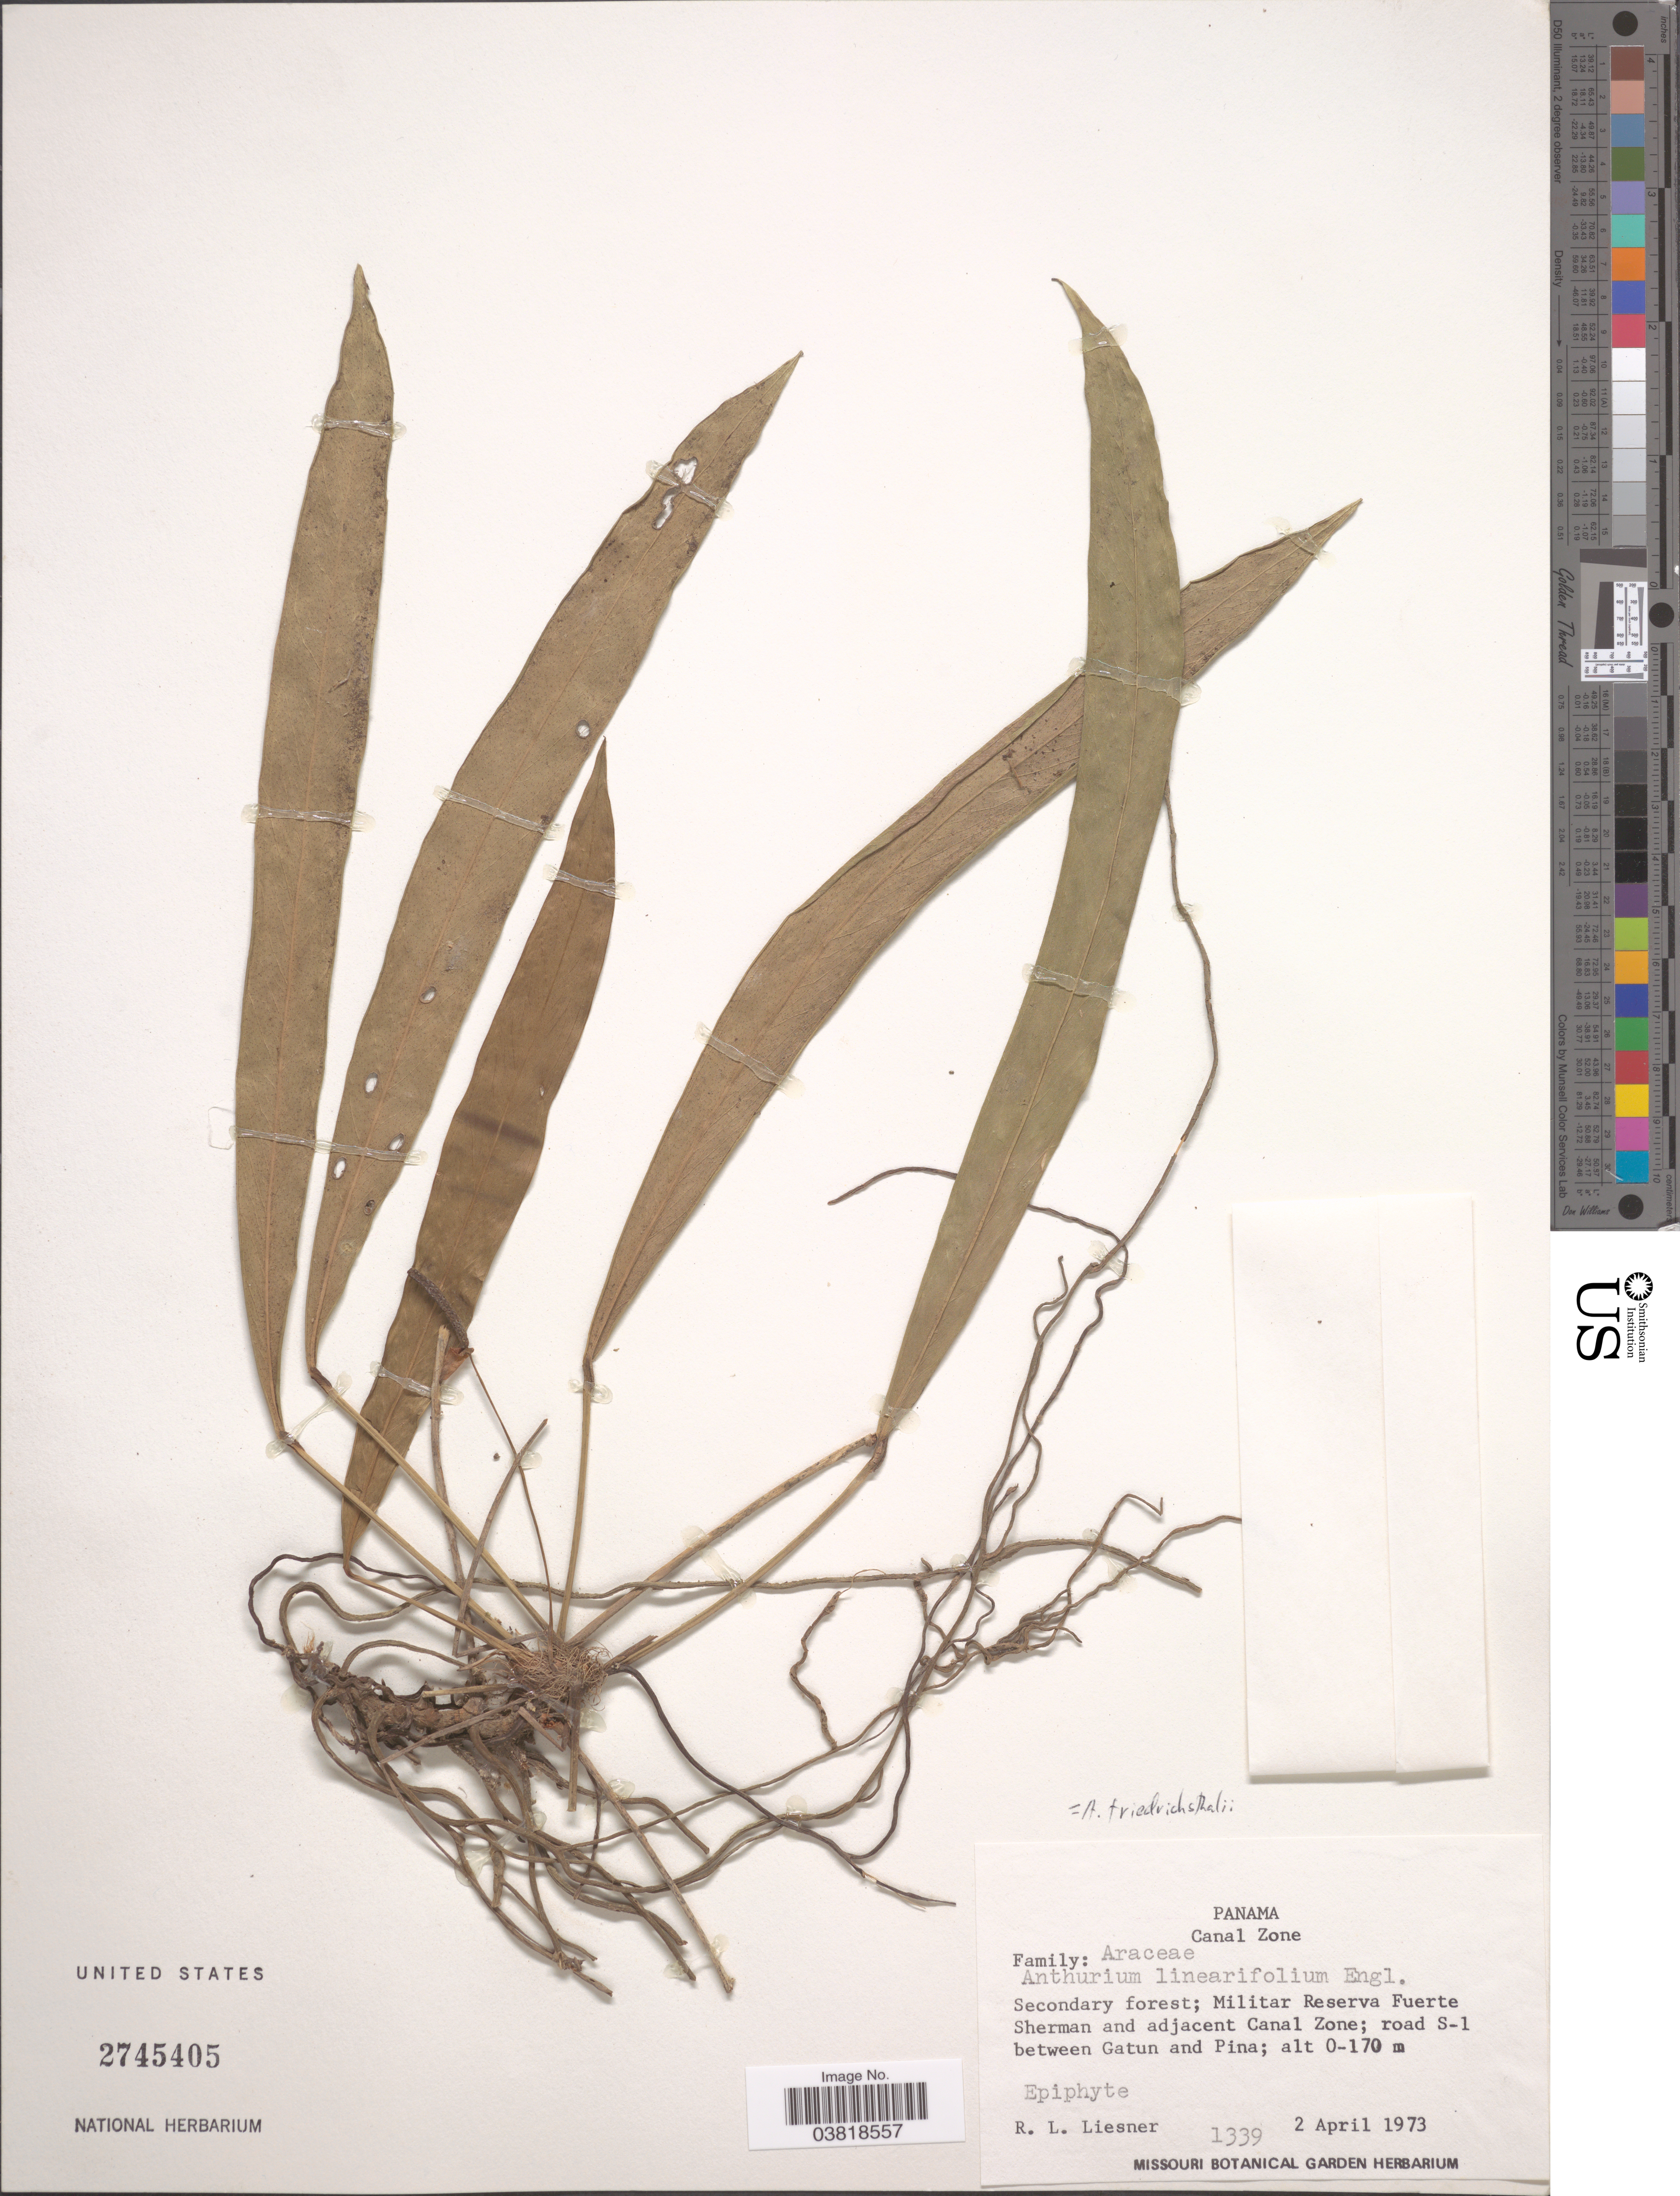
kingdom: Plantae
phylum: Tracheophyta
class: Liliopsida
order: Alismatales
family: Araceae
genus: Anthurium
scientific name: Anthurium friedrichsthalii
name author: Schott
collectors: R. L. Liesner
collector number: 1339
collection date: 1973-04-02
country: Panama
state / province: Colón / Panamá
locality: Canal Zone. Militar Reserva Fuerte Sherman and adjacent Canal Zone; road S-1 between Gatun and Pina.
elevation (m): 0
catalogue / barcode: US 2745405